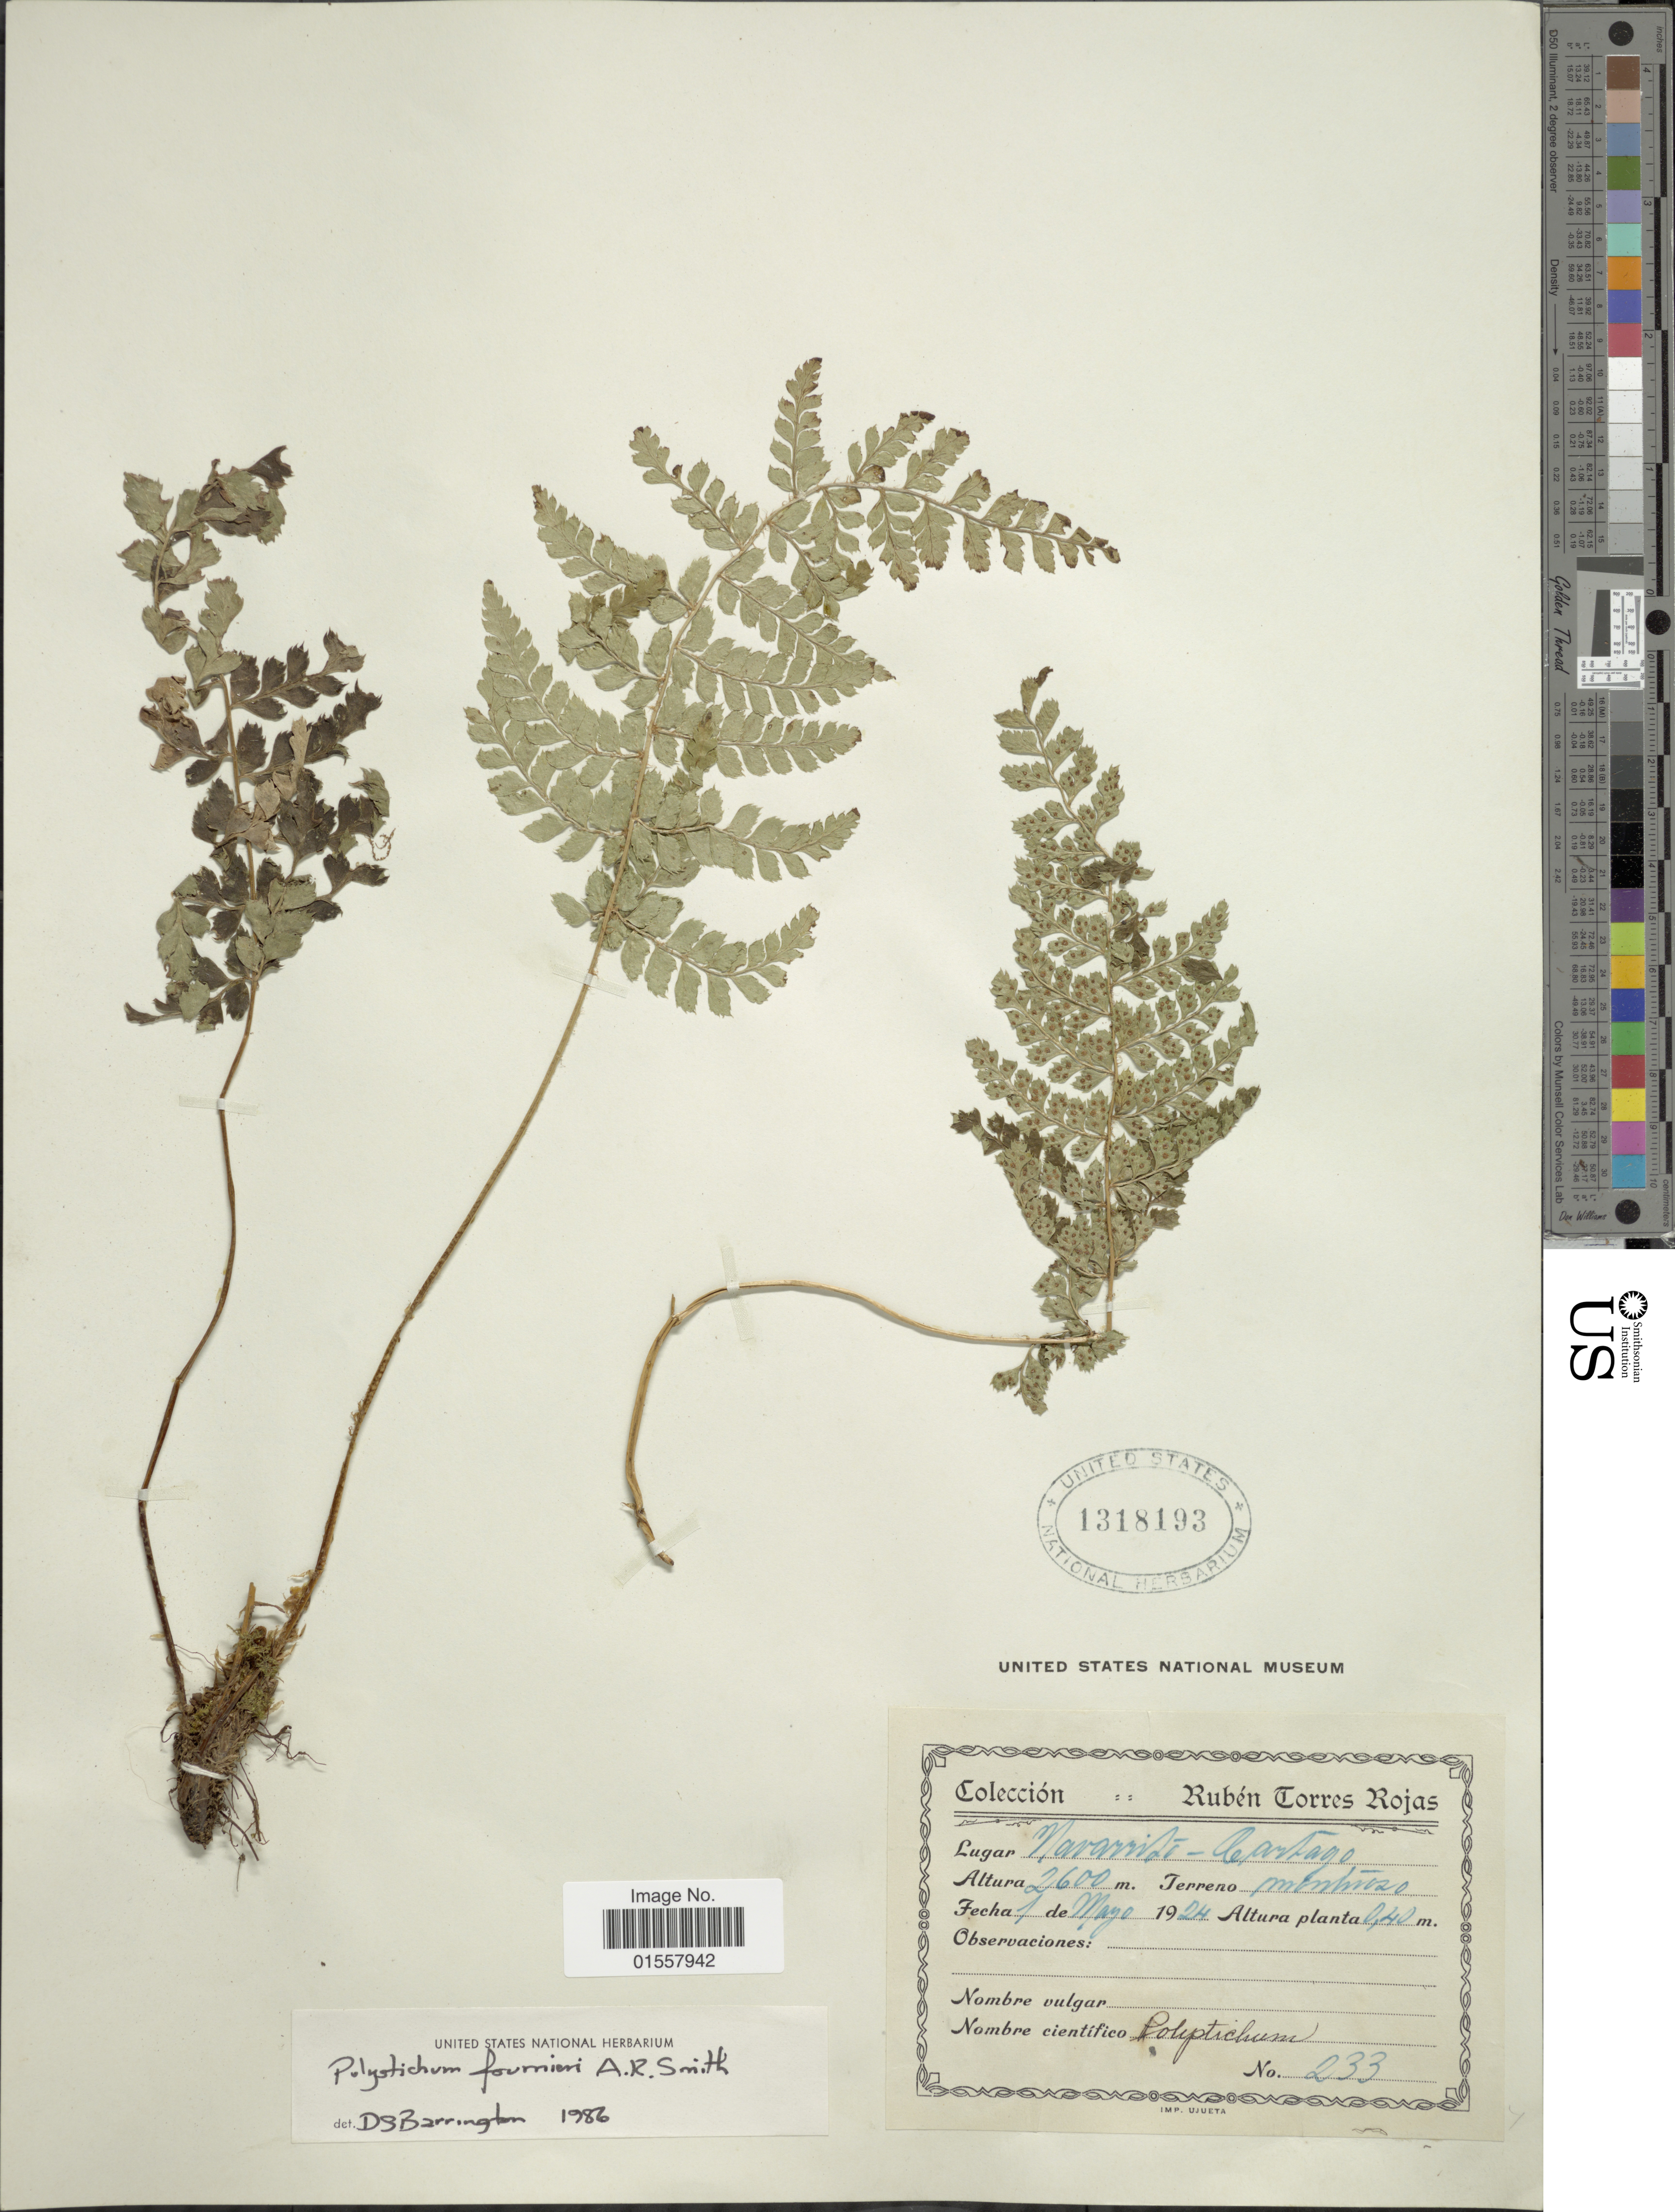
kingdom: Plantae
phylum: Tracheophyta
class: Polypodiopsida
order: Polypodiales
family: Dryopteridaceae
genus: Polystichum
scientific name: Polystichum turrialbae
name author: Christ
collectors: R. Torres Rojas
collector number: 233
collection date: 1924-05-01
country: Costa Rica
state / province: Cartago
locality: Navarrito - Cartago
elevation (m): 2600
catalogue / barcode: US 1318193